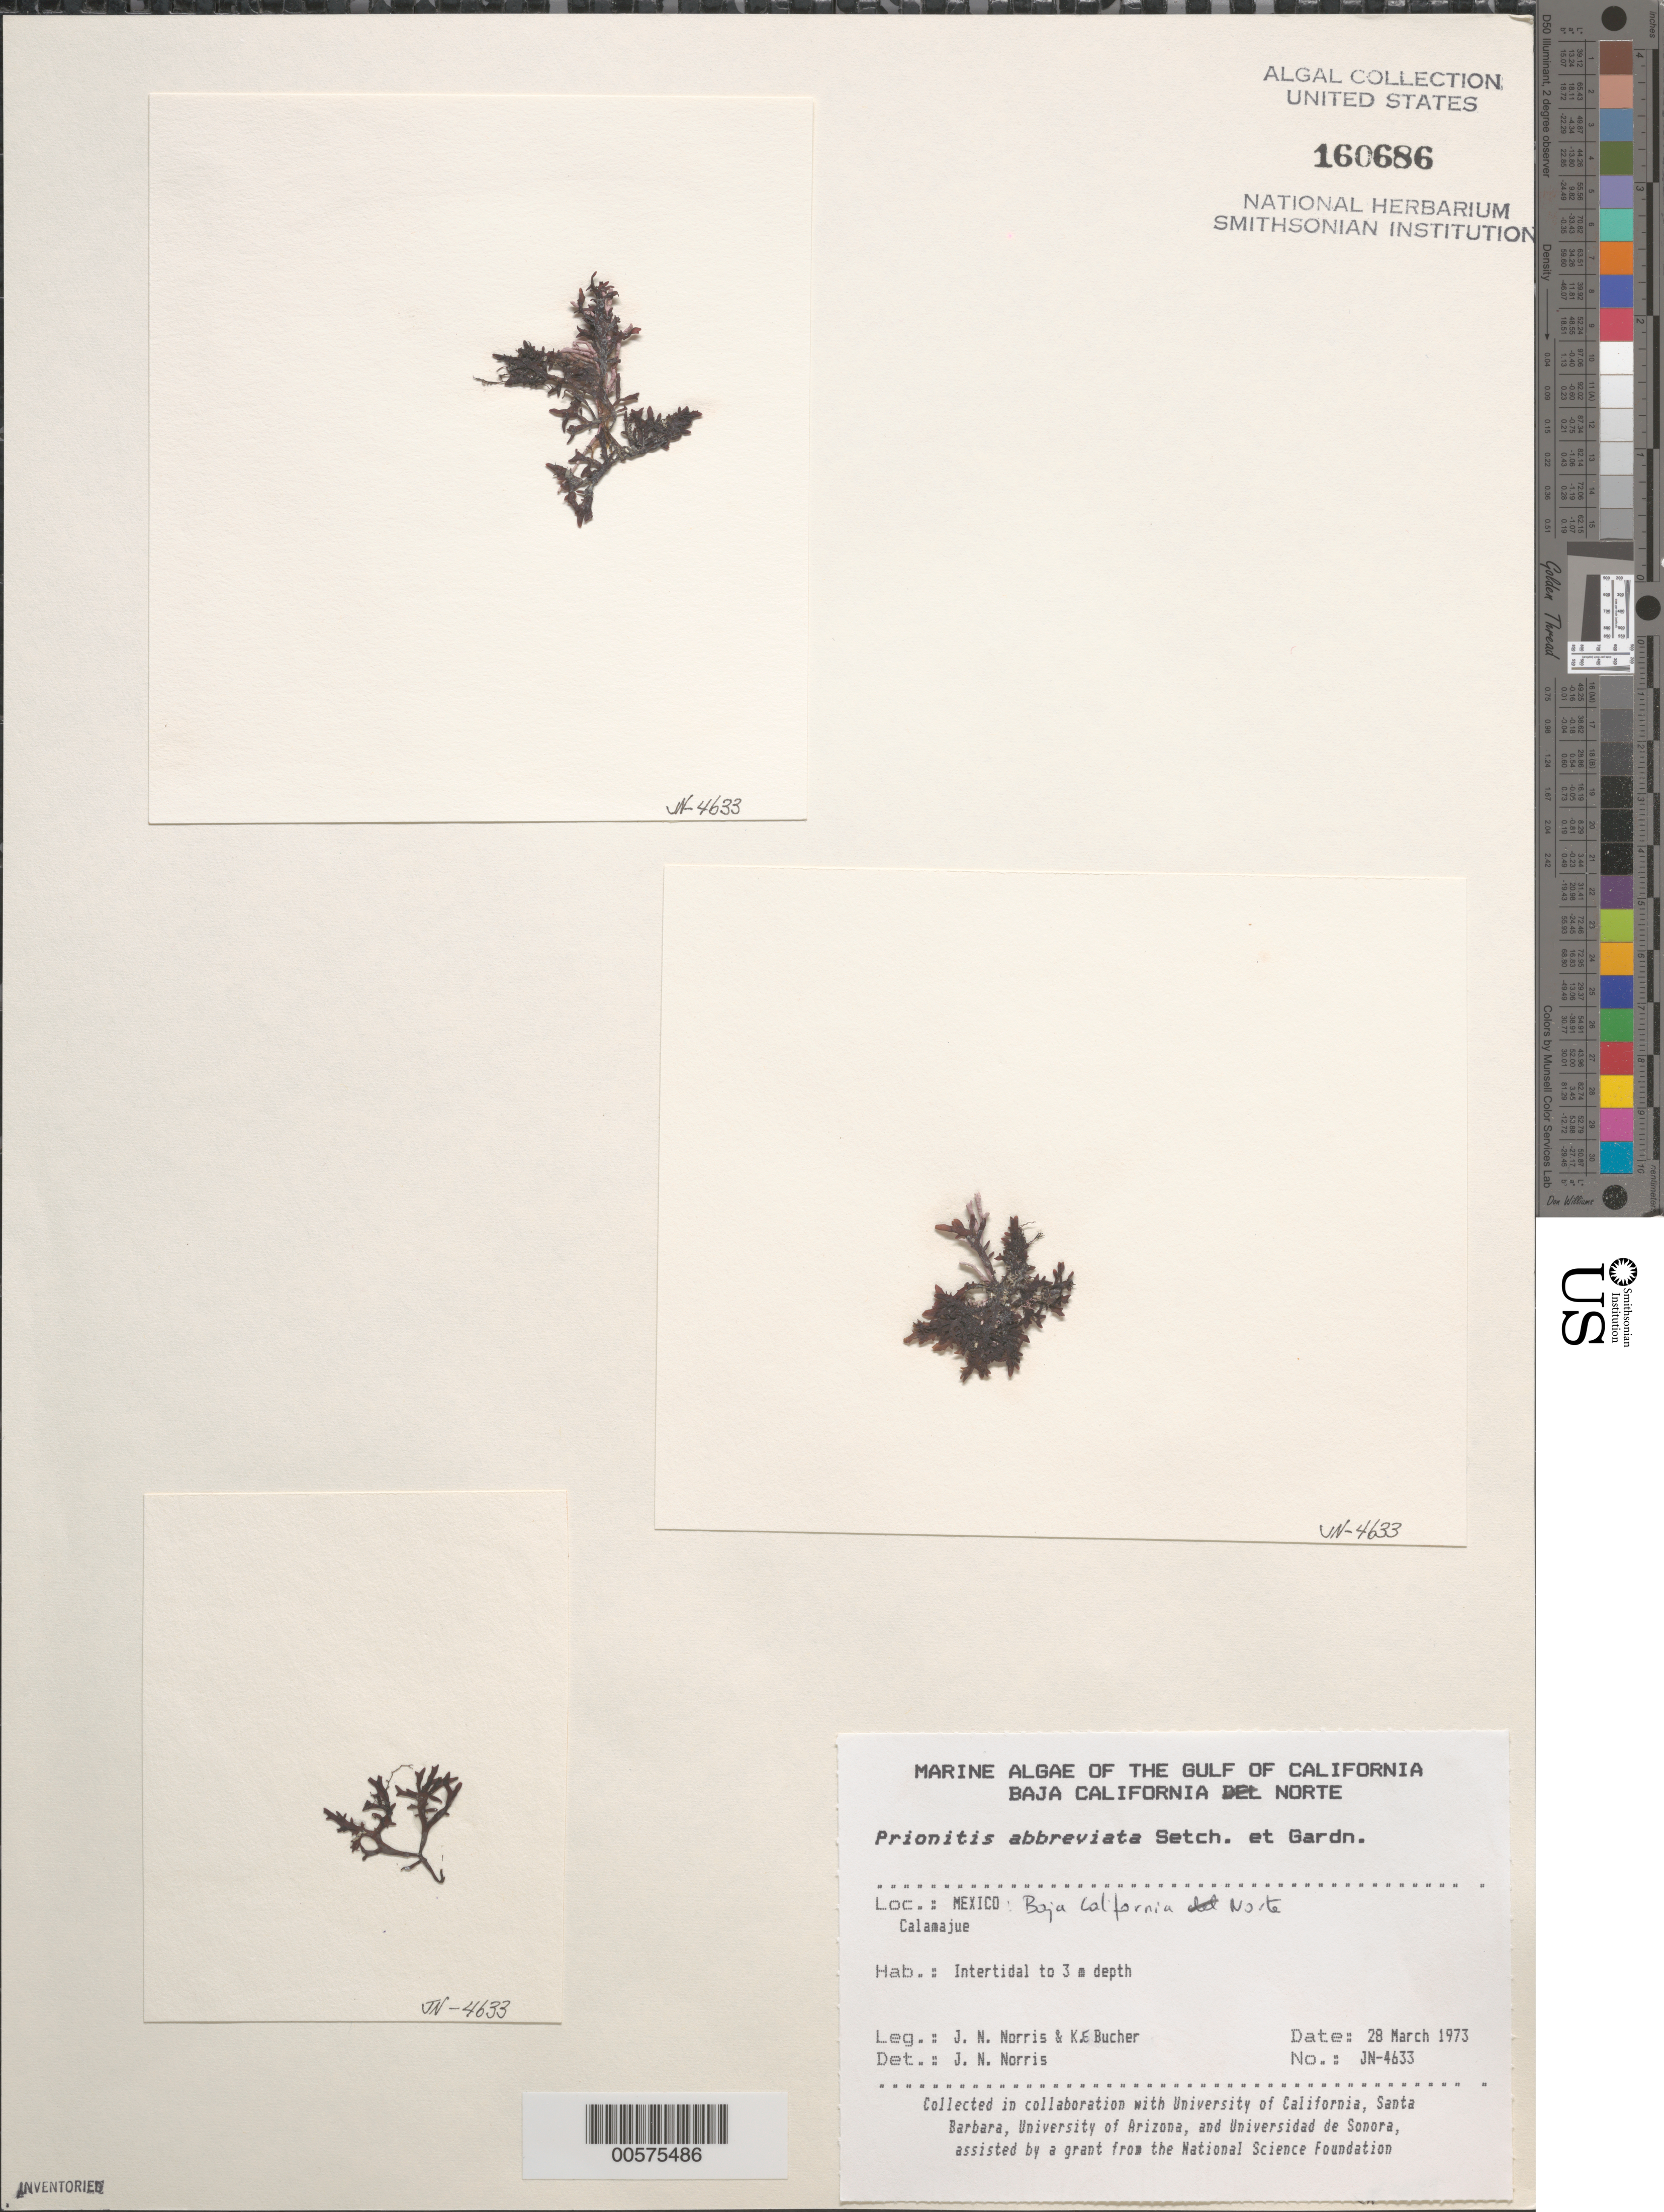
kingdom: Plantae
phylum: Rhodophyta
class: Florideophyceae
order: Cryptonemiales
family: Cryptonemiaceae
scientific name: Prionitis abbreviata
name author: Setchell & N.L. Gardner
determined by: Norris, James N.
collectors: J. N. Norris & K. E. Bucher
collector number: JN-4633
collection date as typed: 28 Mar 1973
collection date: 1973-03-28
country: Mexico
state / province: Baja California Norte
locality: Calamajue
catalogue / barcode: US 160686